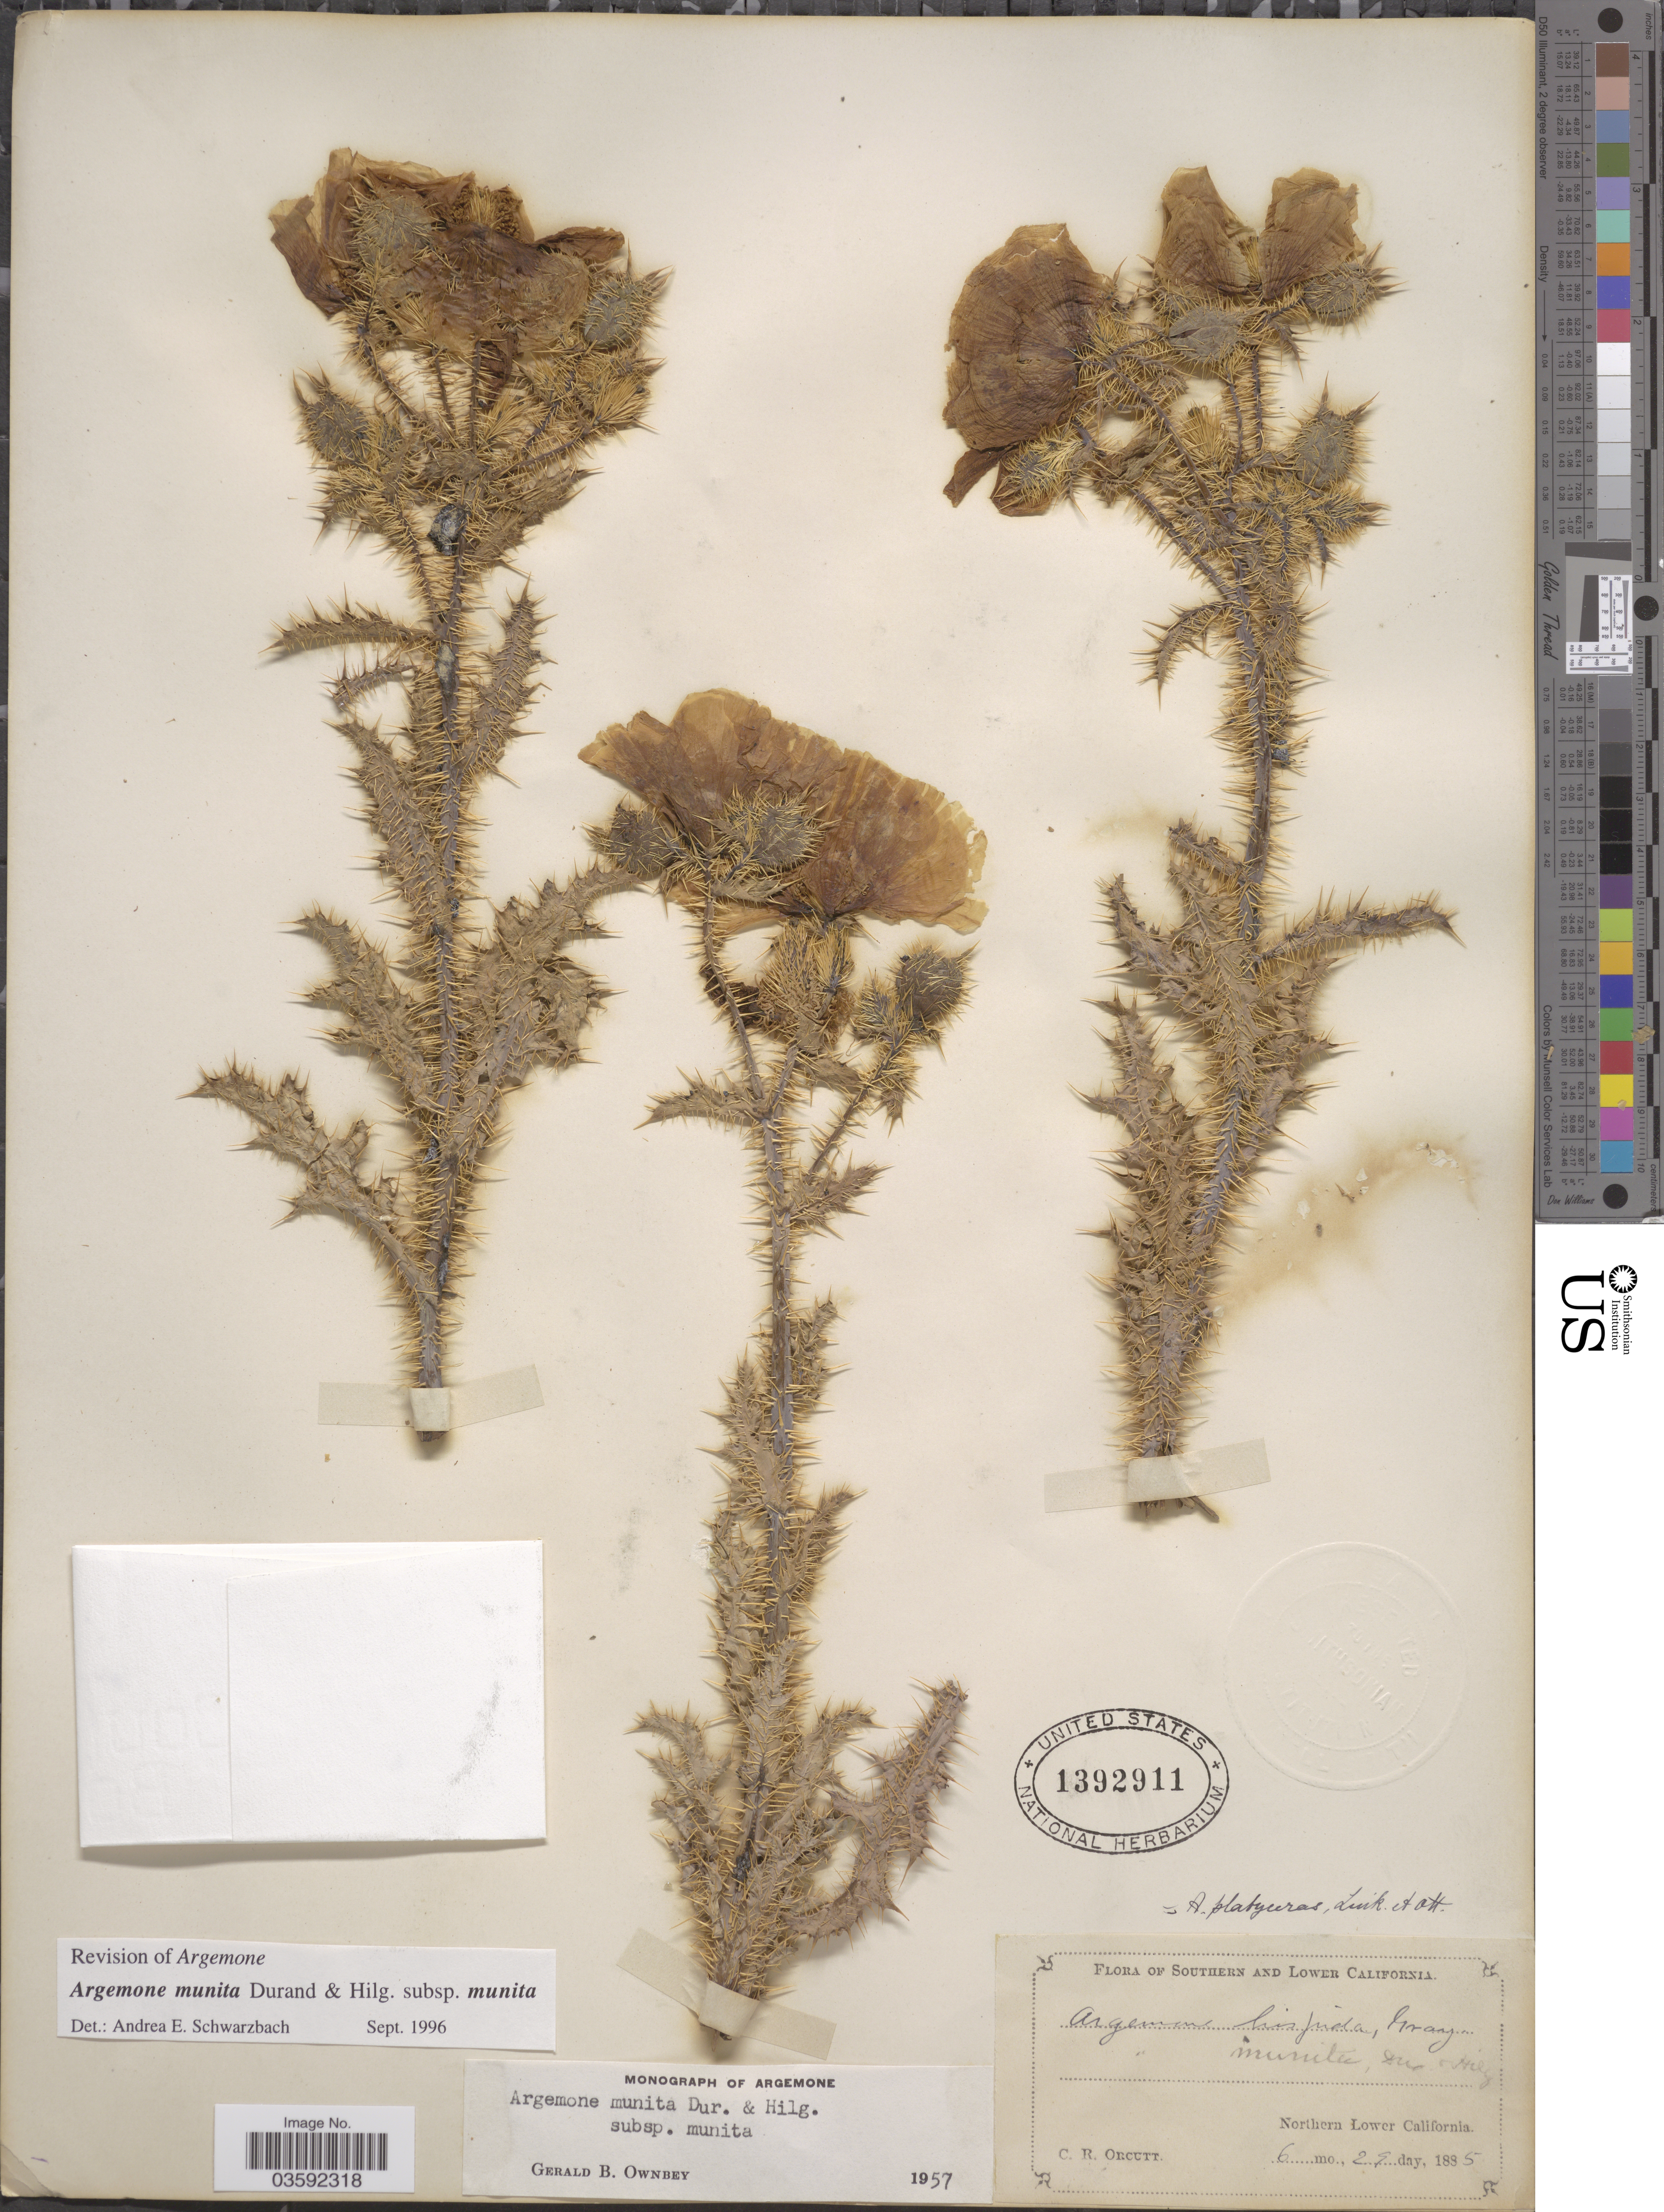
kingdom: Plantae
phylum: Tracheophyta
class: Magnoliopsida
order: Ranunculales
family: Papaveraceae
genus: Argemone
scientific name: Argemone munita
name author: Durand & Hilg.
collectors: C. R. Orcutt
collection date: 1885-06-29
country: Mexico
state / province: Baja California Norte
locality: Northern Lower California.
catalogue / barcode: US 1392911